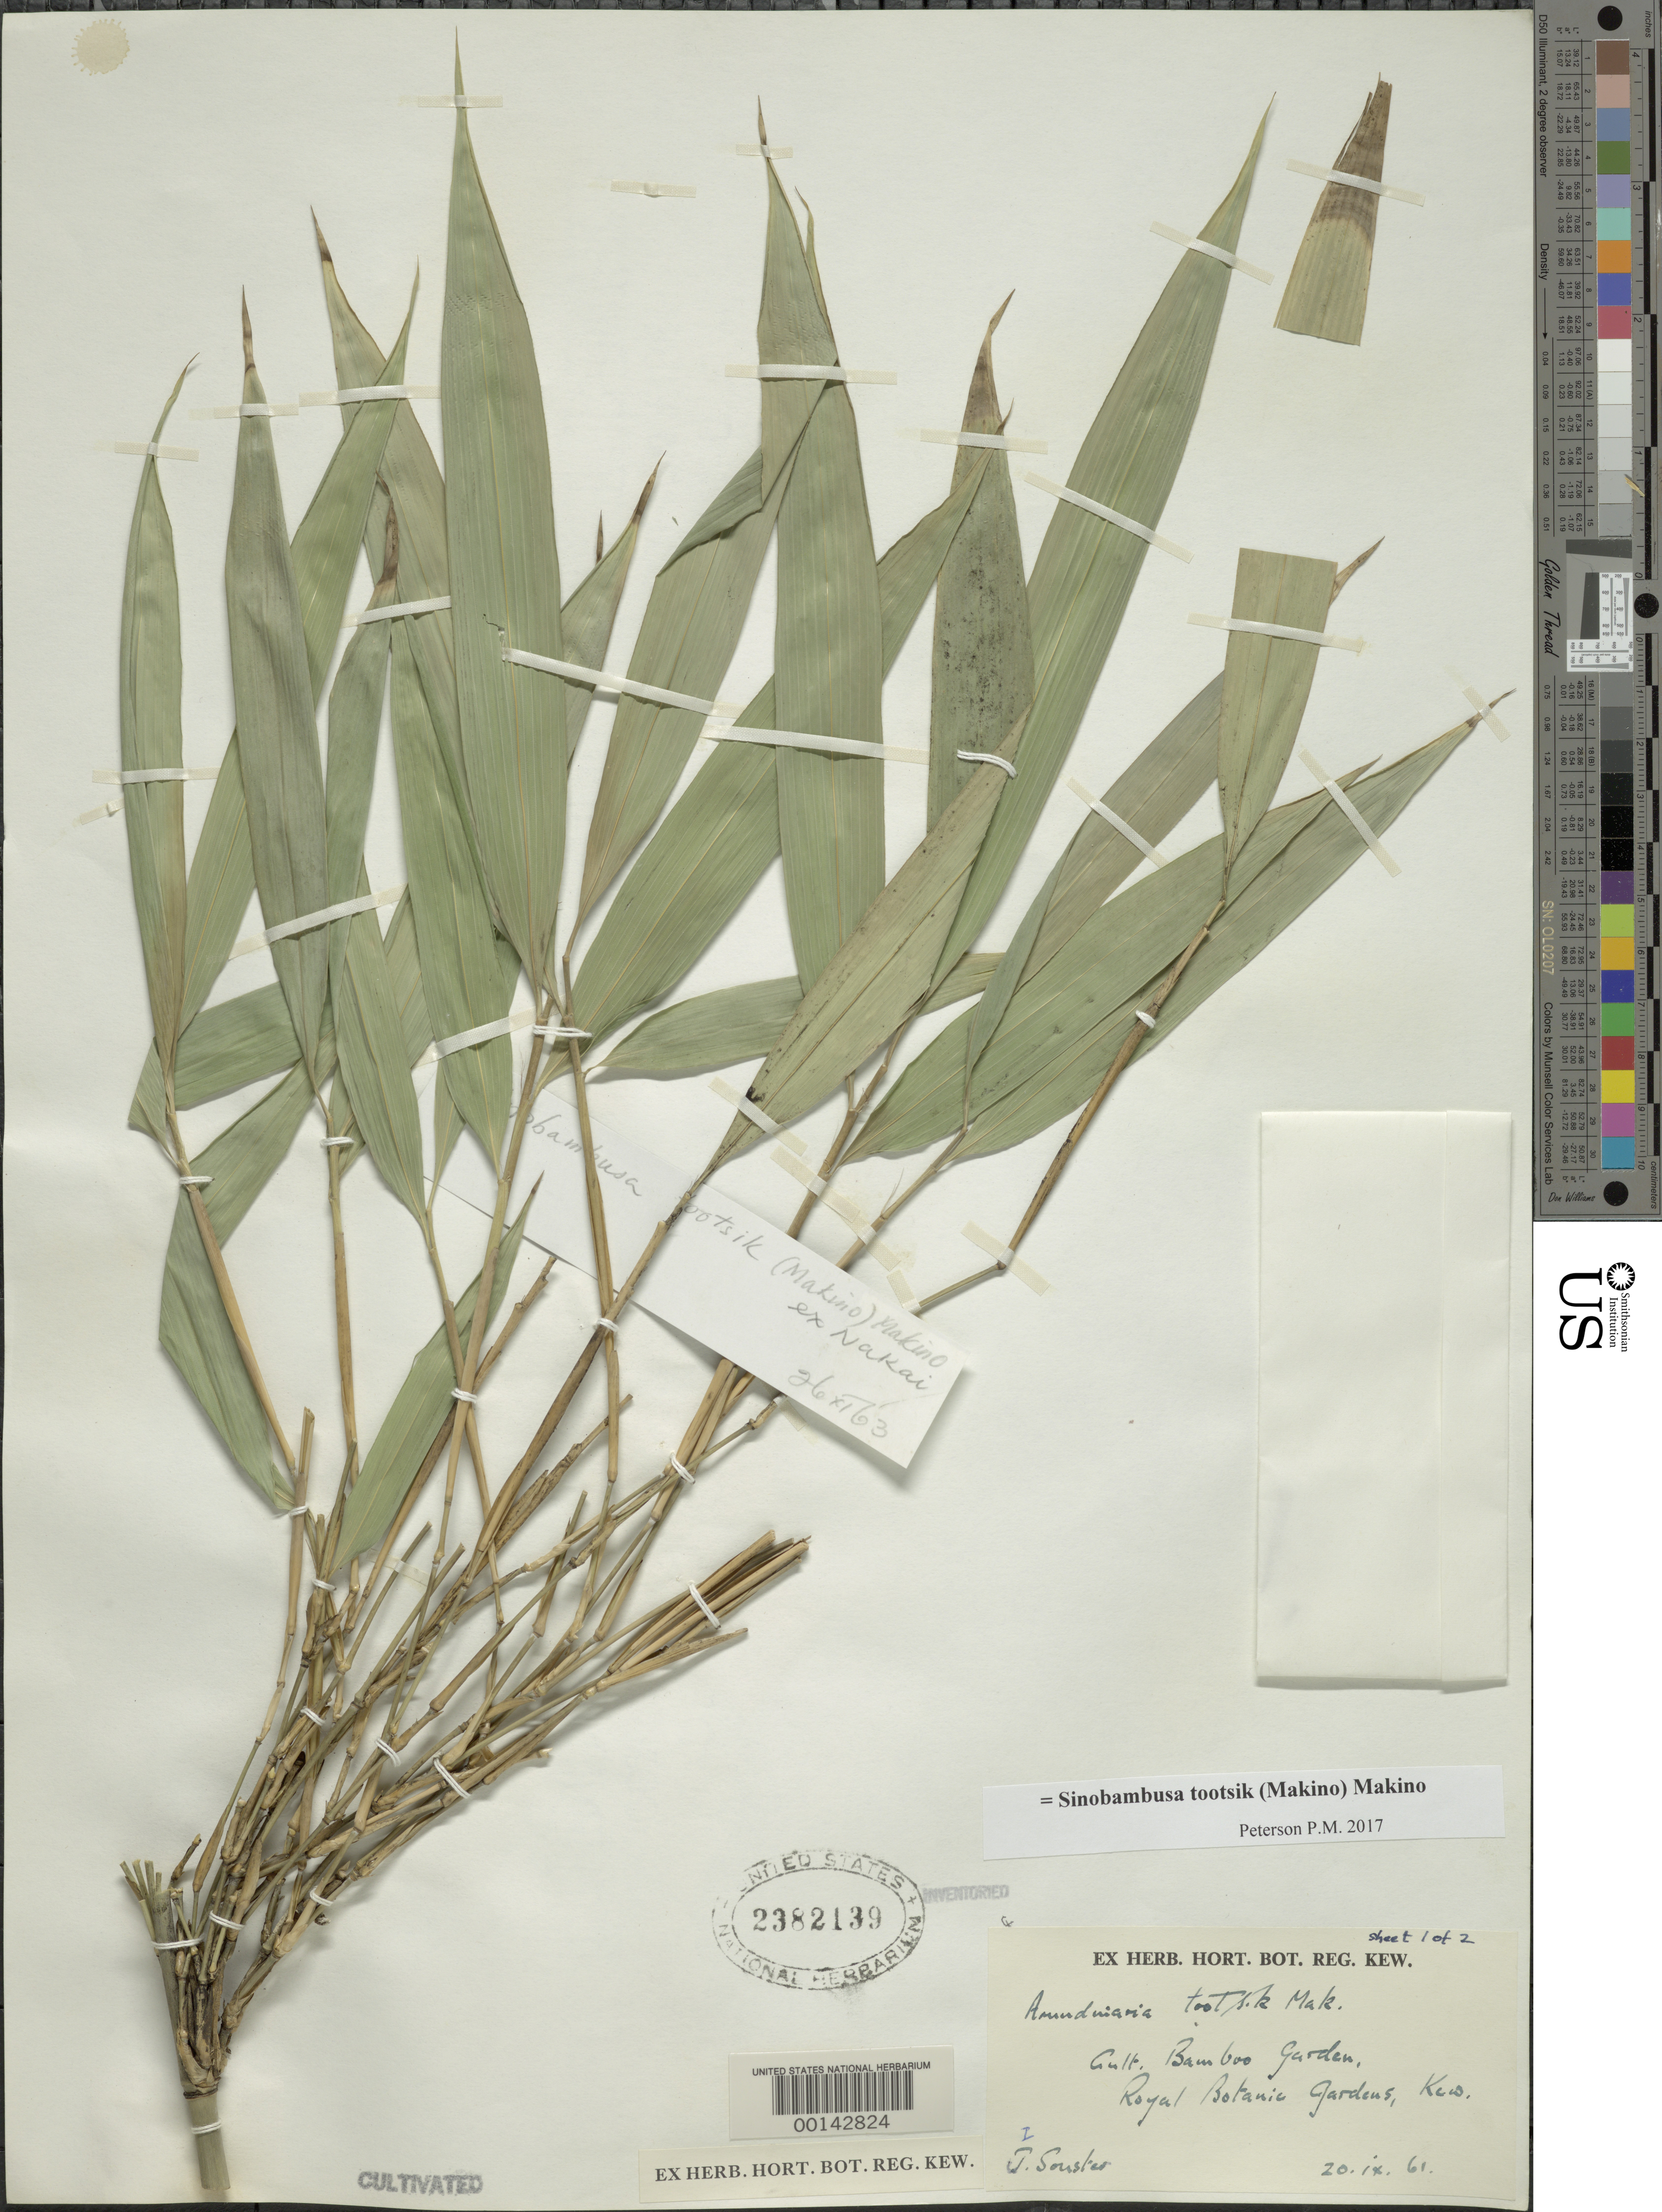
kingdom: Plantae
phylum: Tracheophyta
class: Liliopsida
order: Poales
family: Poaceae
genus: Sinobambusa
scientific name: Sinobambusa tootsik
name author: Makino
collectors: J. Souster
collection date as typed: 20 Sep 1961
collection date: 1961-09-20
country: United Kingdom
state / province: England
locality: Royal Botanic Gardens, Kew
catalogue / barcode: US 2382139